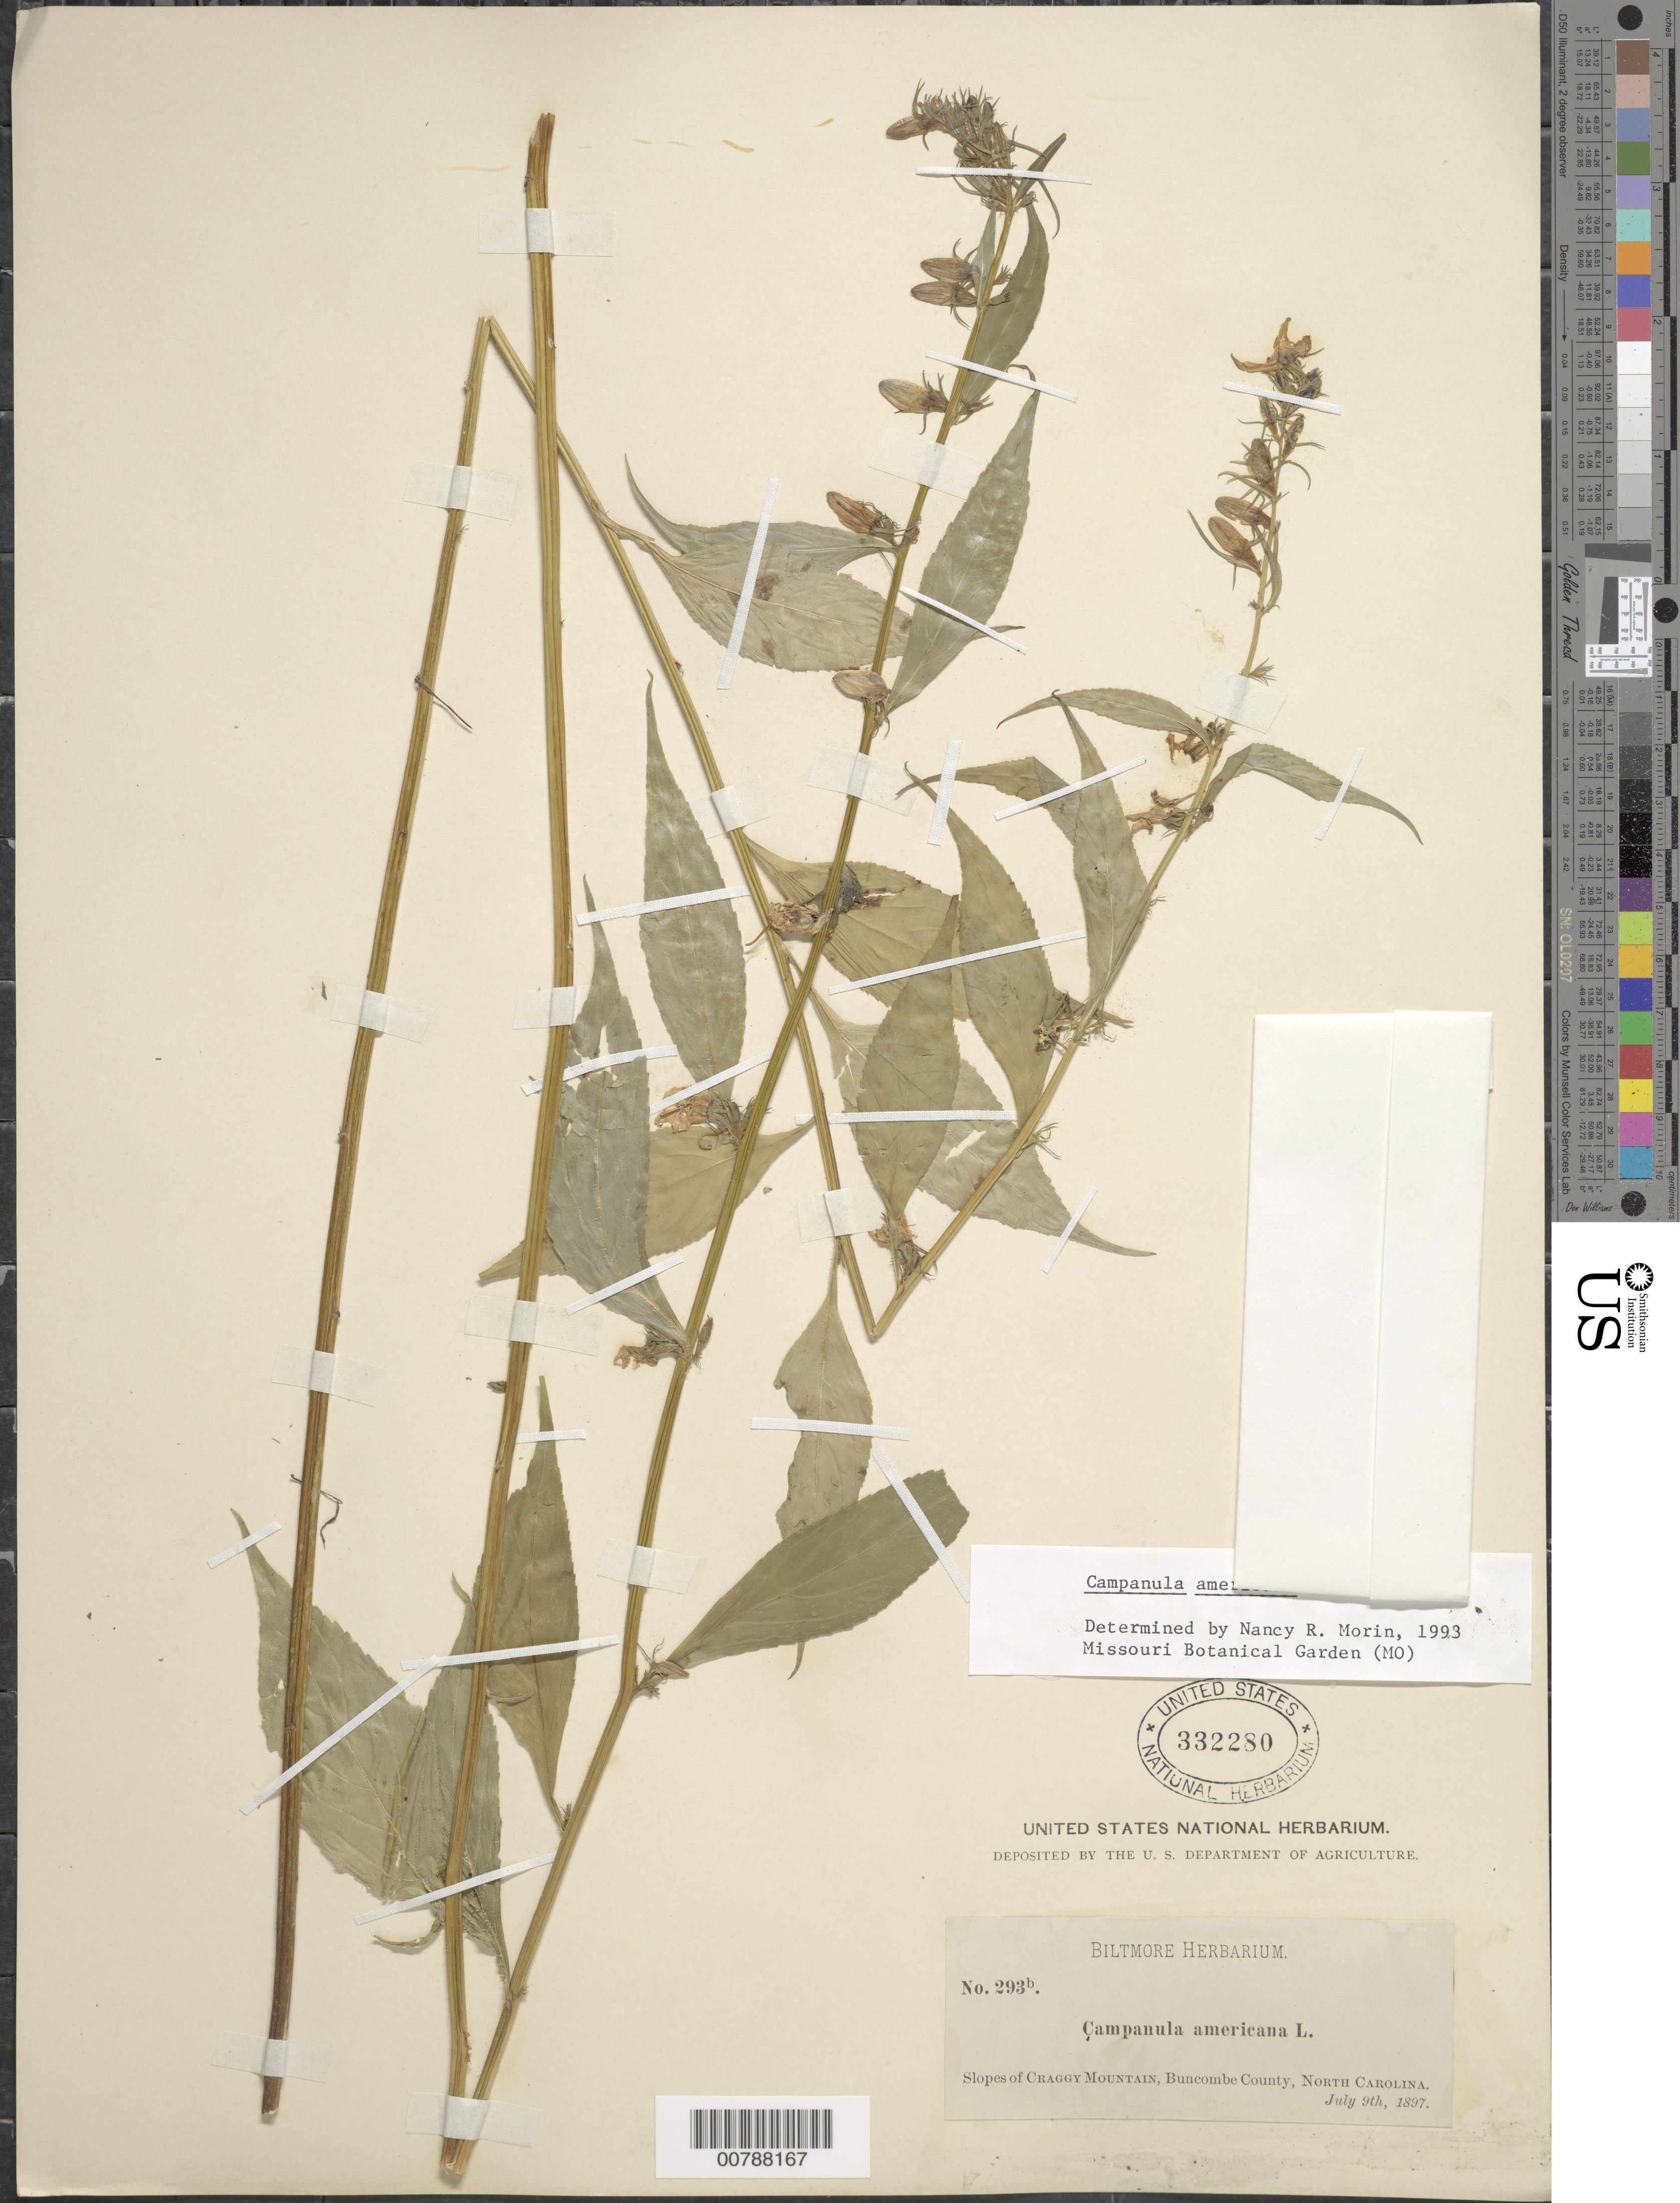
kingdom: Plantae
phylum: Tracheophyta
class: Magnoliopsida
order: Asterales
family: Campanulaceae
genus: Campanula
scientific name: Campanula americana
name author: L.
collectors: ex herb. Biltmore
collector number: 293b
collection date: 1897-07-09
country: United States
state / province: North Carolina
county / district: Buncombe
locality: Craggy Mountain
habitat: Slopes.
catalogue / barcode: US 332280